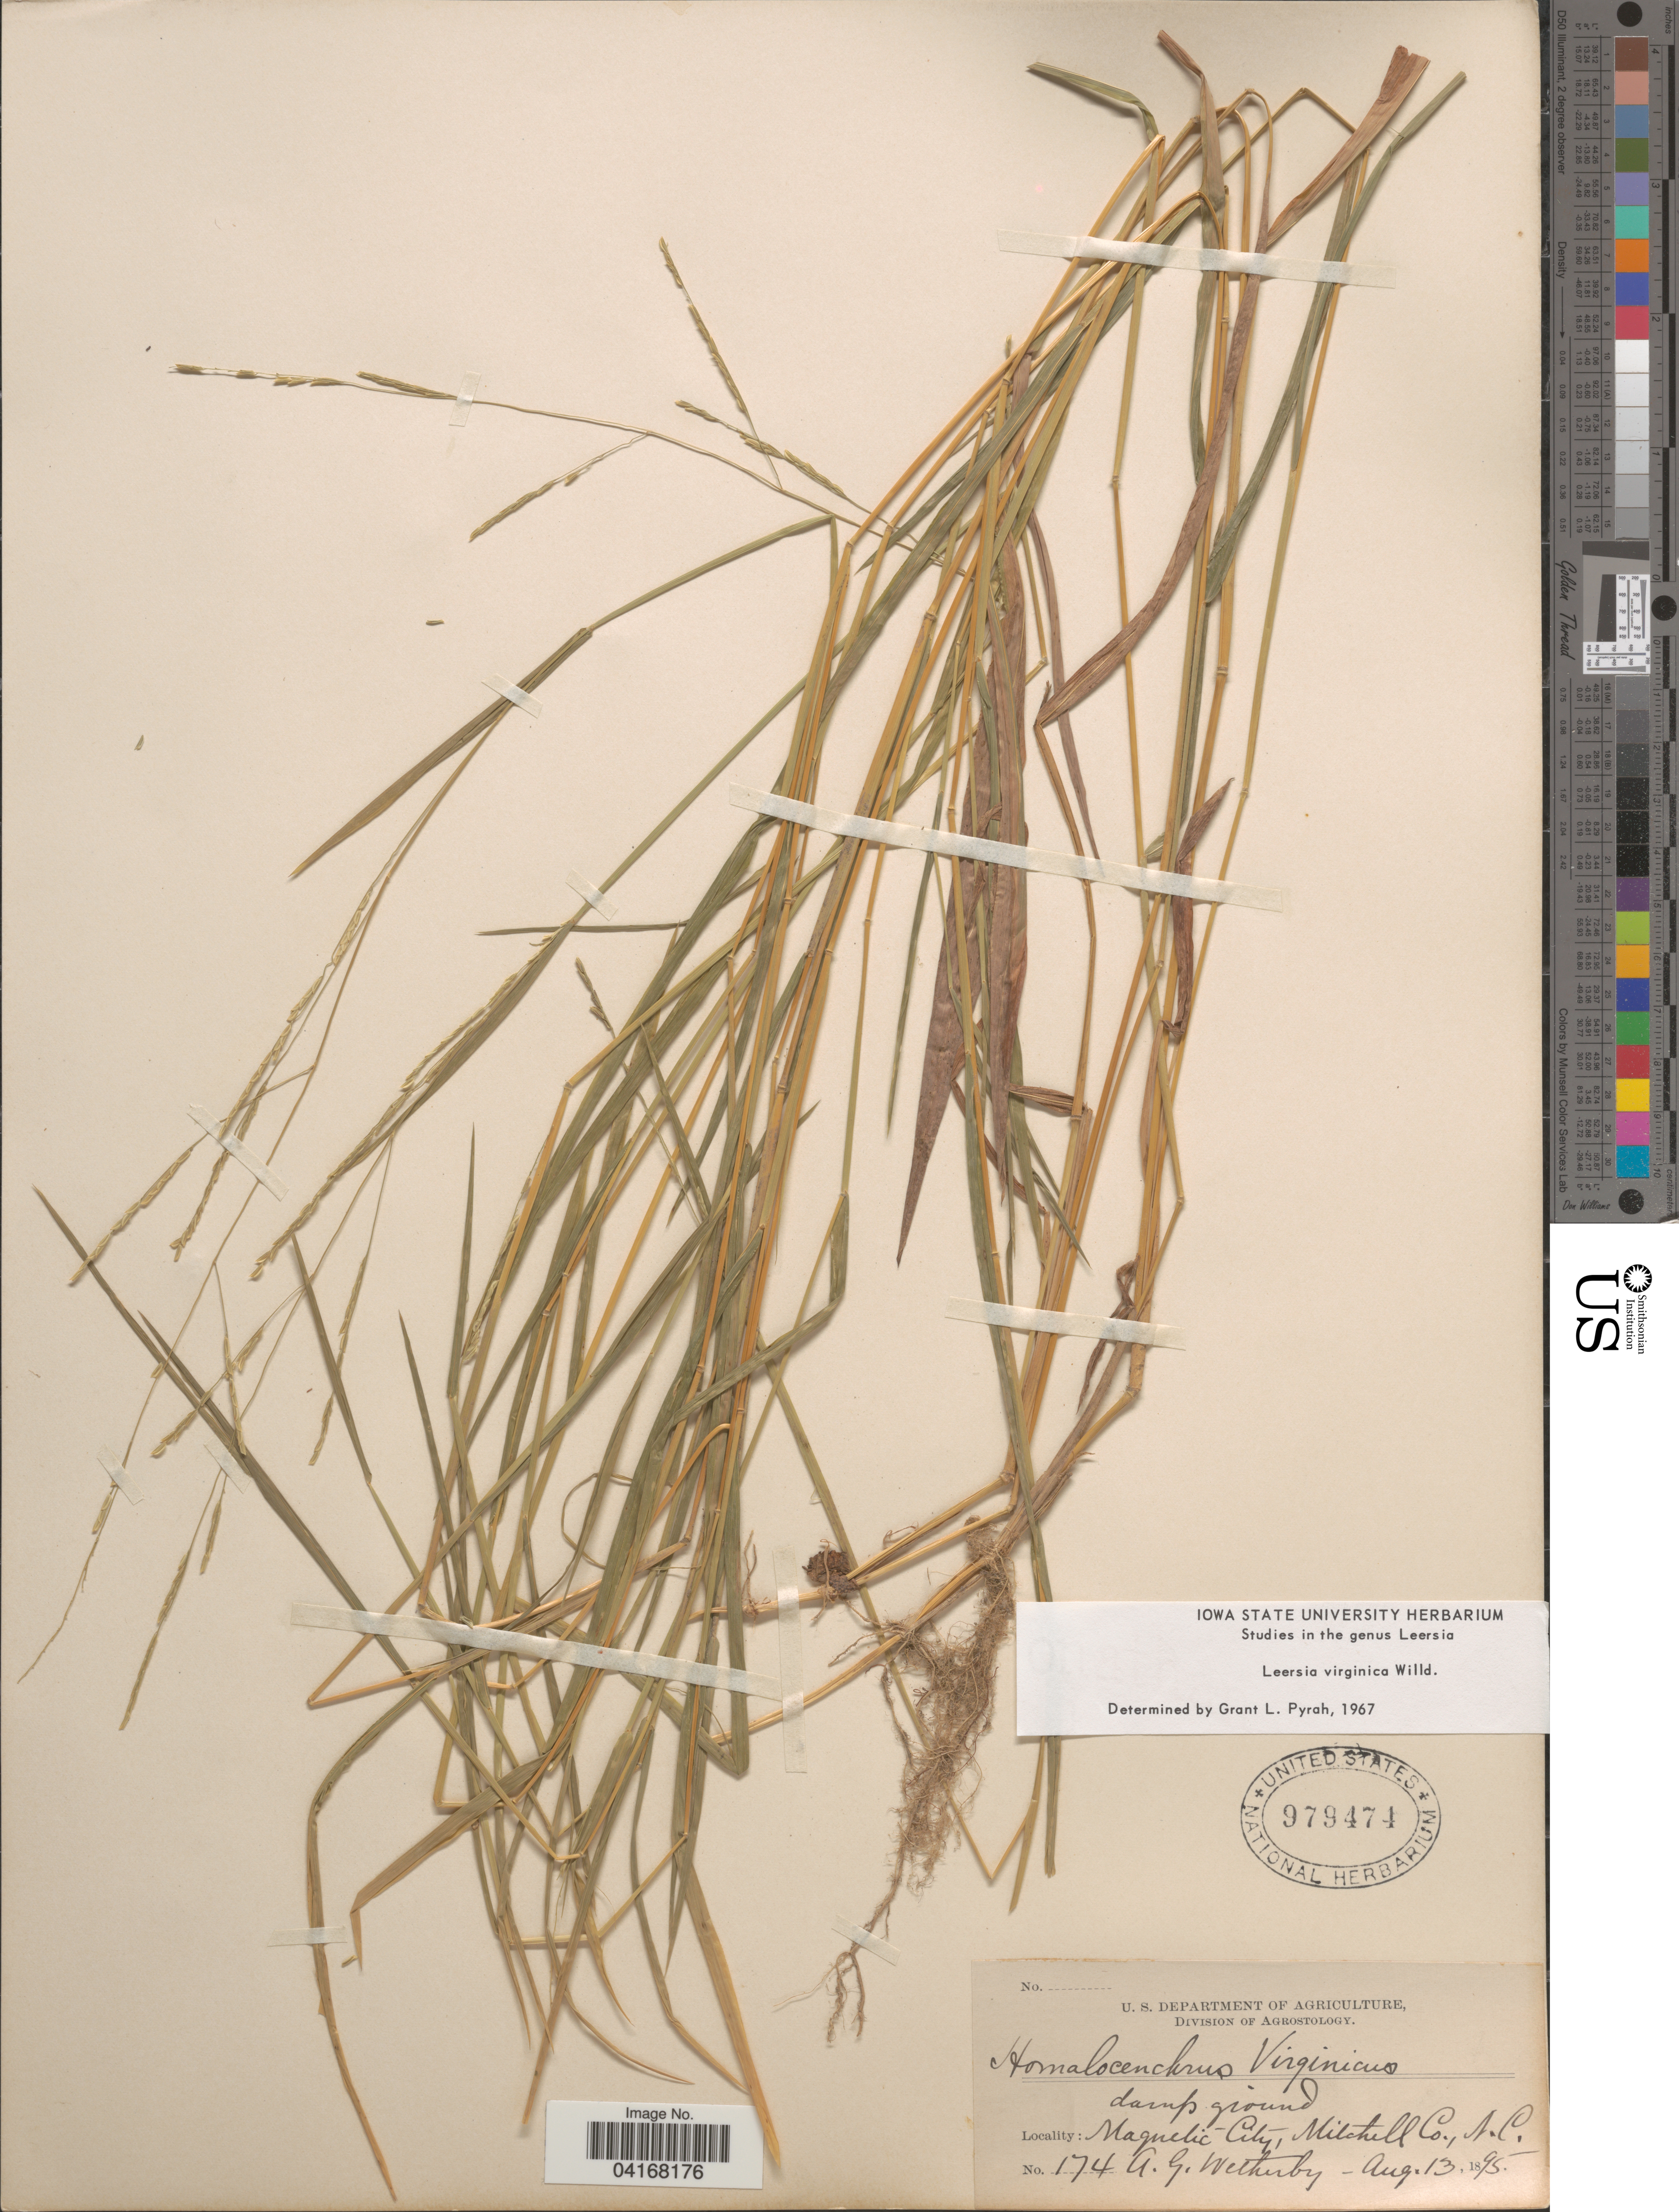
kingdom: Plantae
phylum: Tracheophyta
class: Liliopsida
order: Poales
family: Poaceae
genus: Leersia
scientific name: Leersia virginica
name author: Willd.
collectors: A. Wetherby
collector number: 174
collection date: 1895-08-13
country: United States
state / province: North Carolina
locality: Magnetic City, Mitchell Co.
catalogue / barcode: US 979474